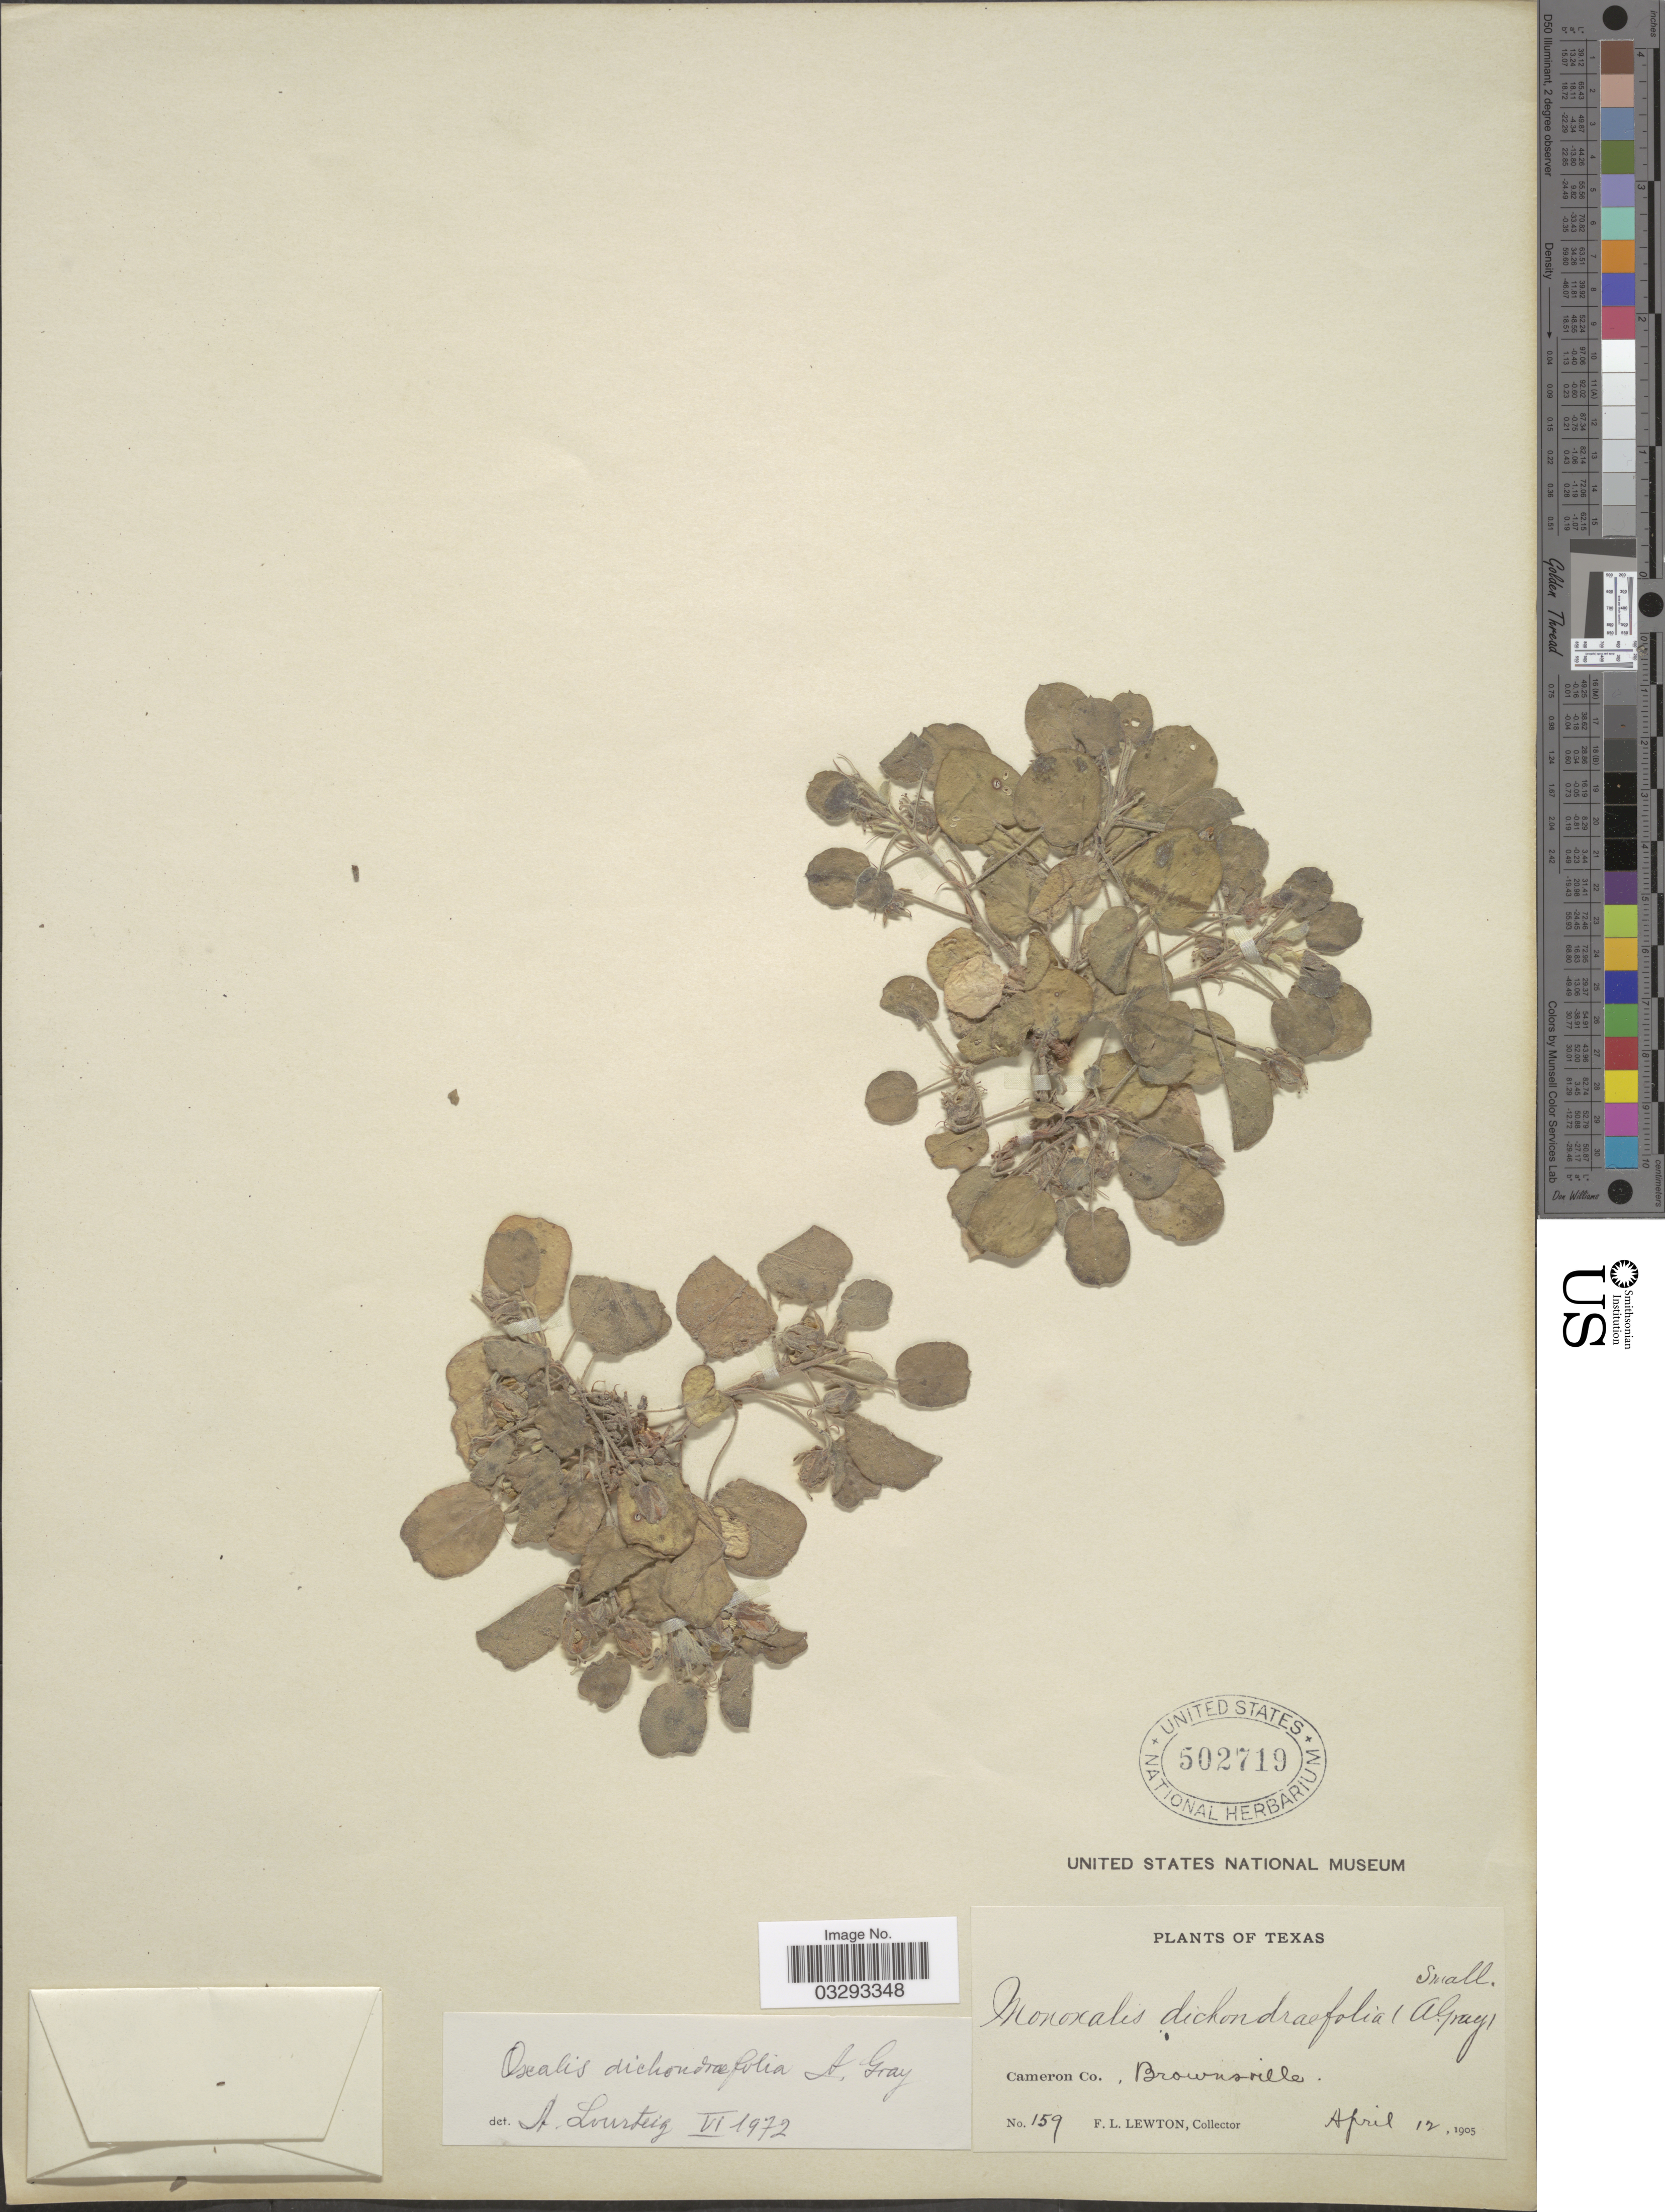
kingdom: Plantae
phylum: Tracheophyta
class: Magnoliopsida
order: Oxalidales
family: Oxalidaceae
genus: Oxalis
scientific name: Oxalis dichondraefolia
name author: A. Gray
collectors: F. L. Lewton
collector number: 159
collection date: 1905-04-12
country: United States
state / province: Texas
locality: Cameron Co., Brownsville.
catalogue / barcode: US 502719